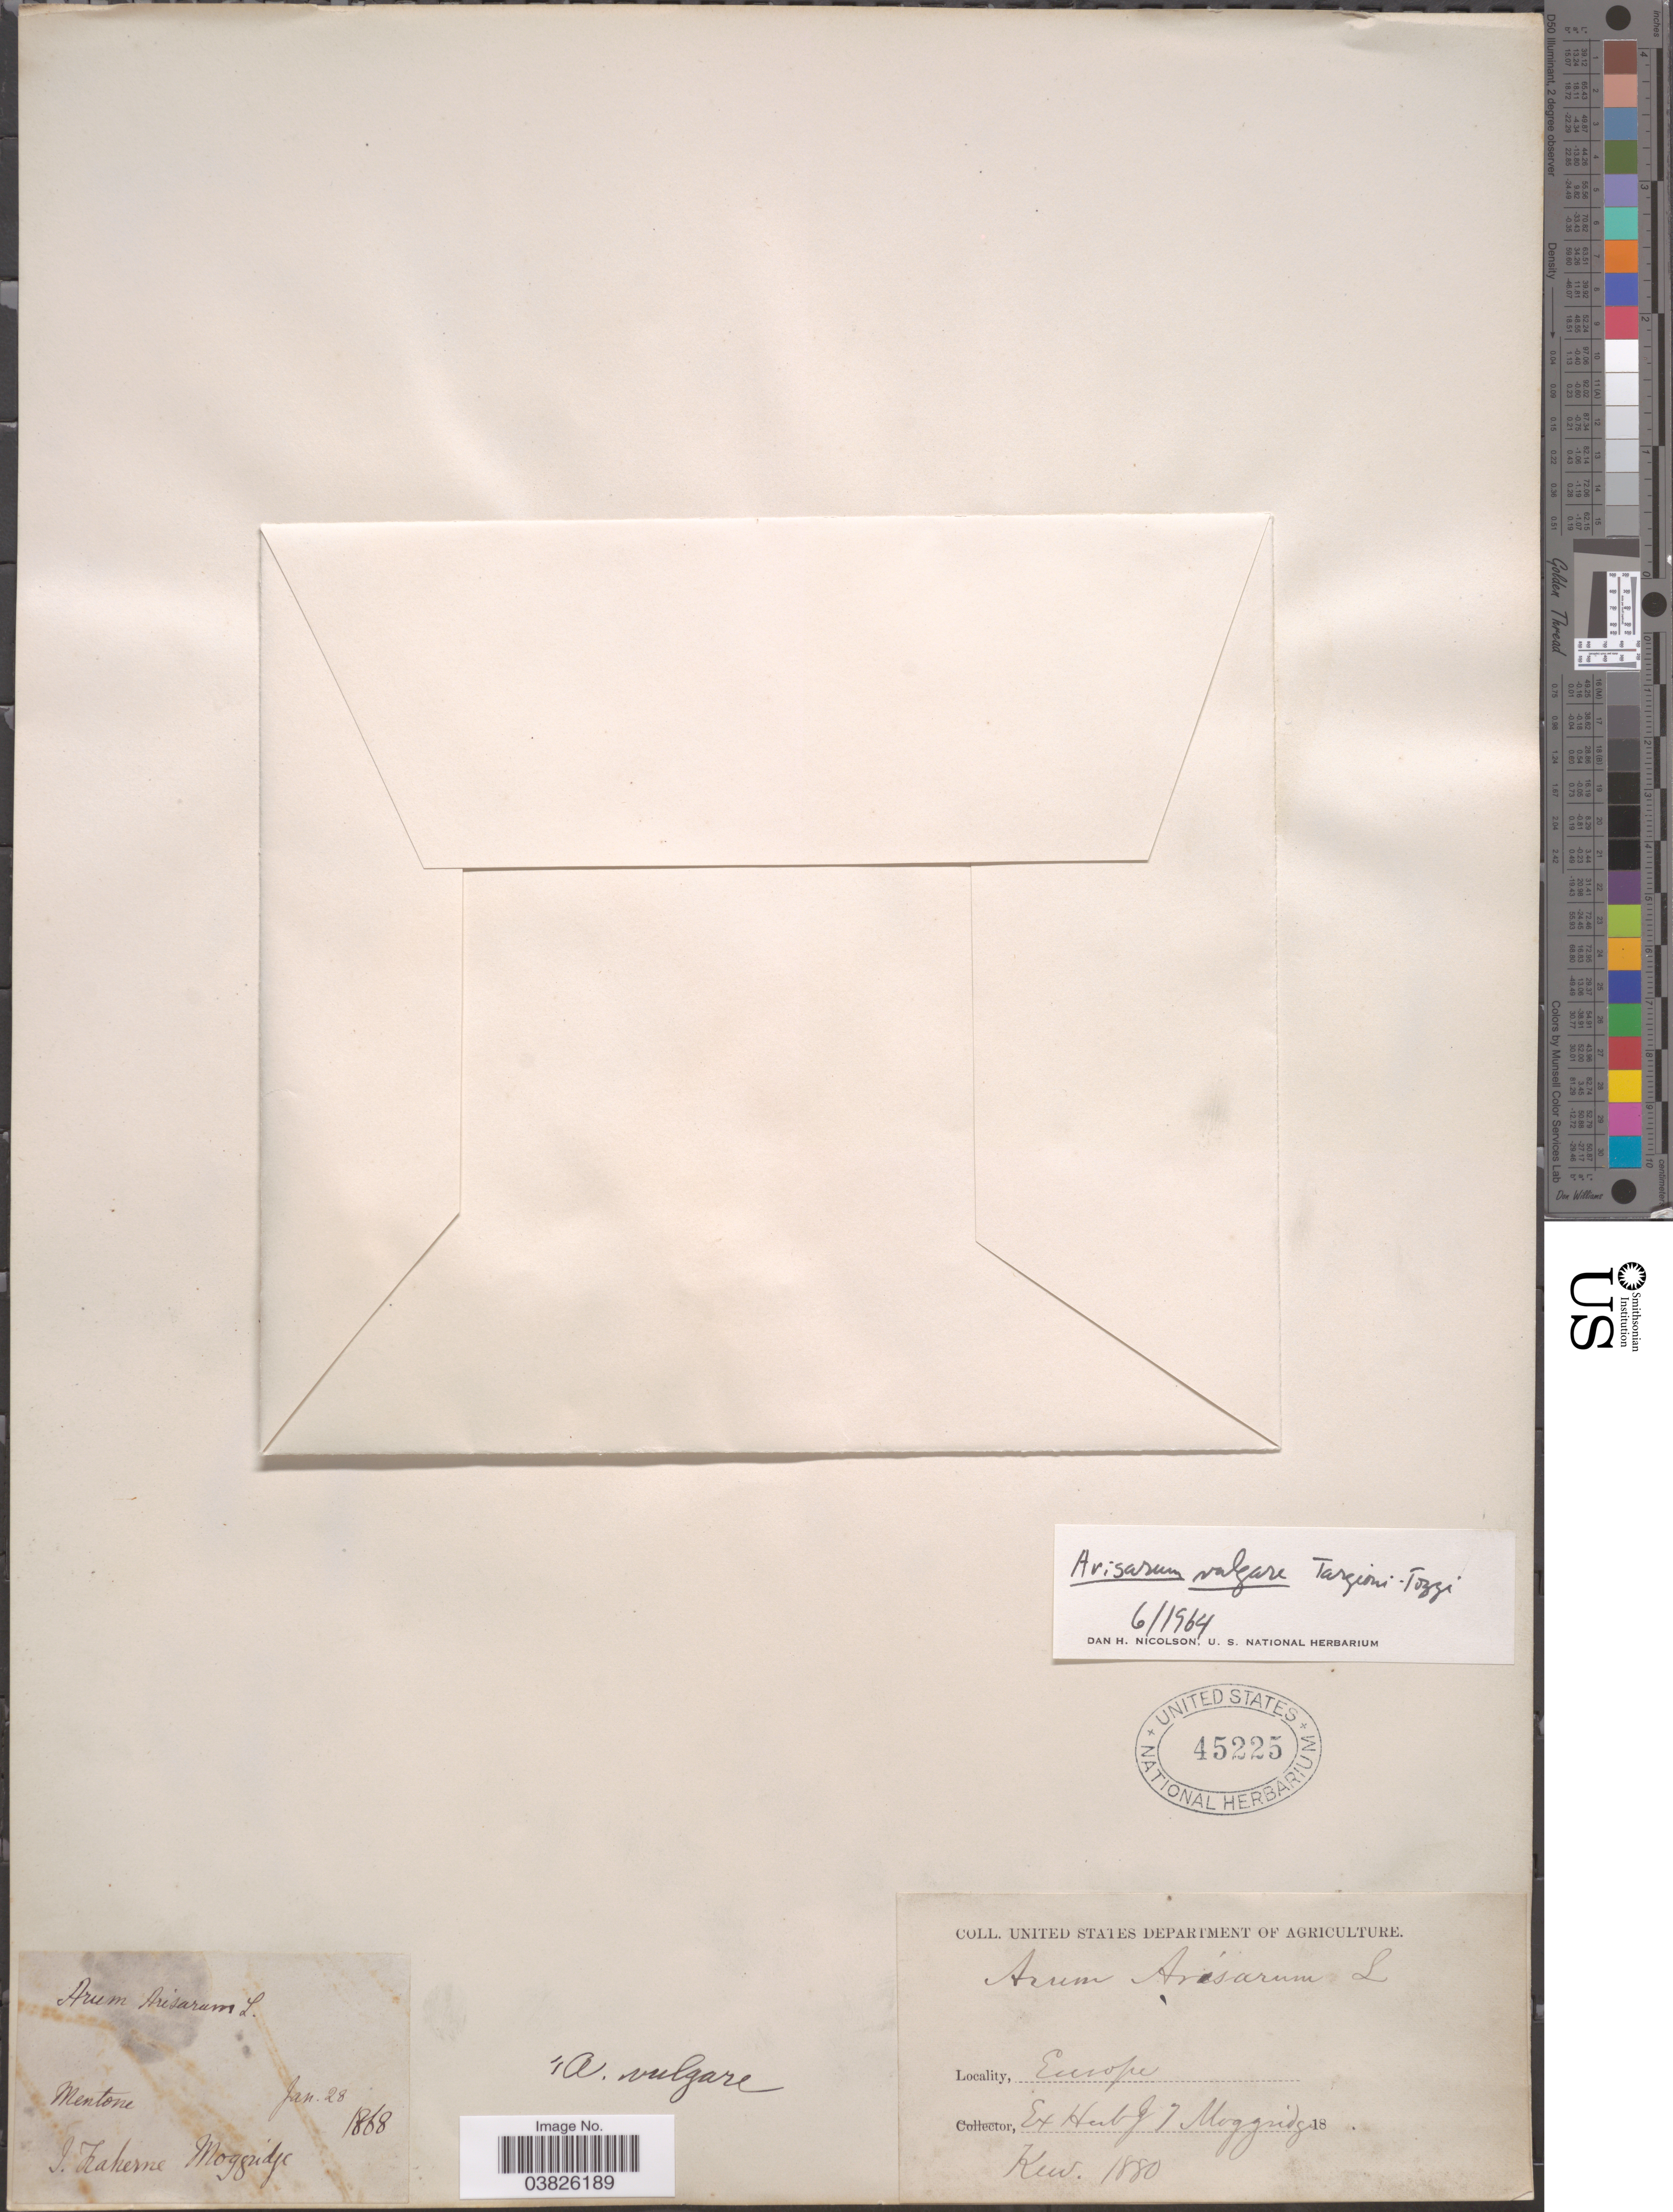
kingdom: Plantae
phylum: Tracheophyta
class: Liliopsida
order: Alismatales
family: Araceae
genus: Arisarum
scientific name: Arisarum vulgare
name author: Targ. Tozz.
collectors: J. T. Moggridge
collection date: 1868-01-28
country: France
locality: Mentone. Europe.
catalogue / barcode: US 45225